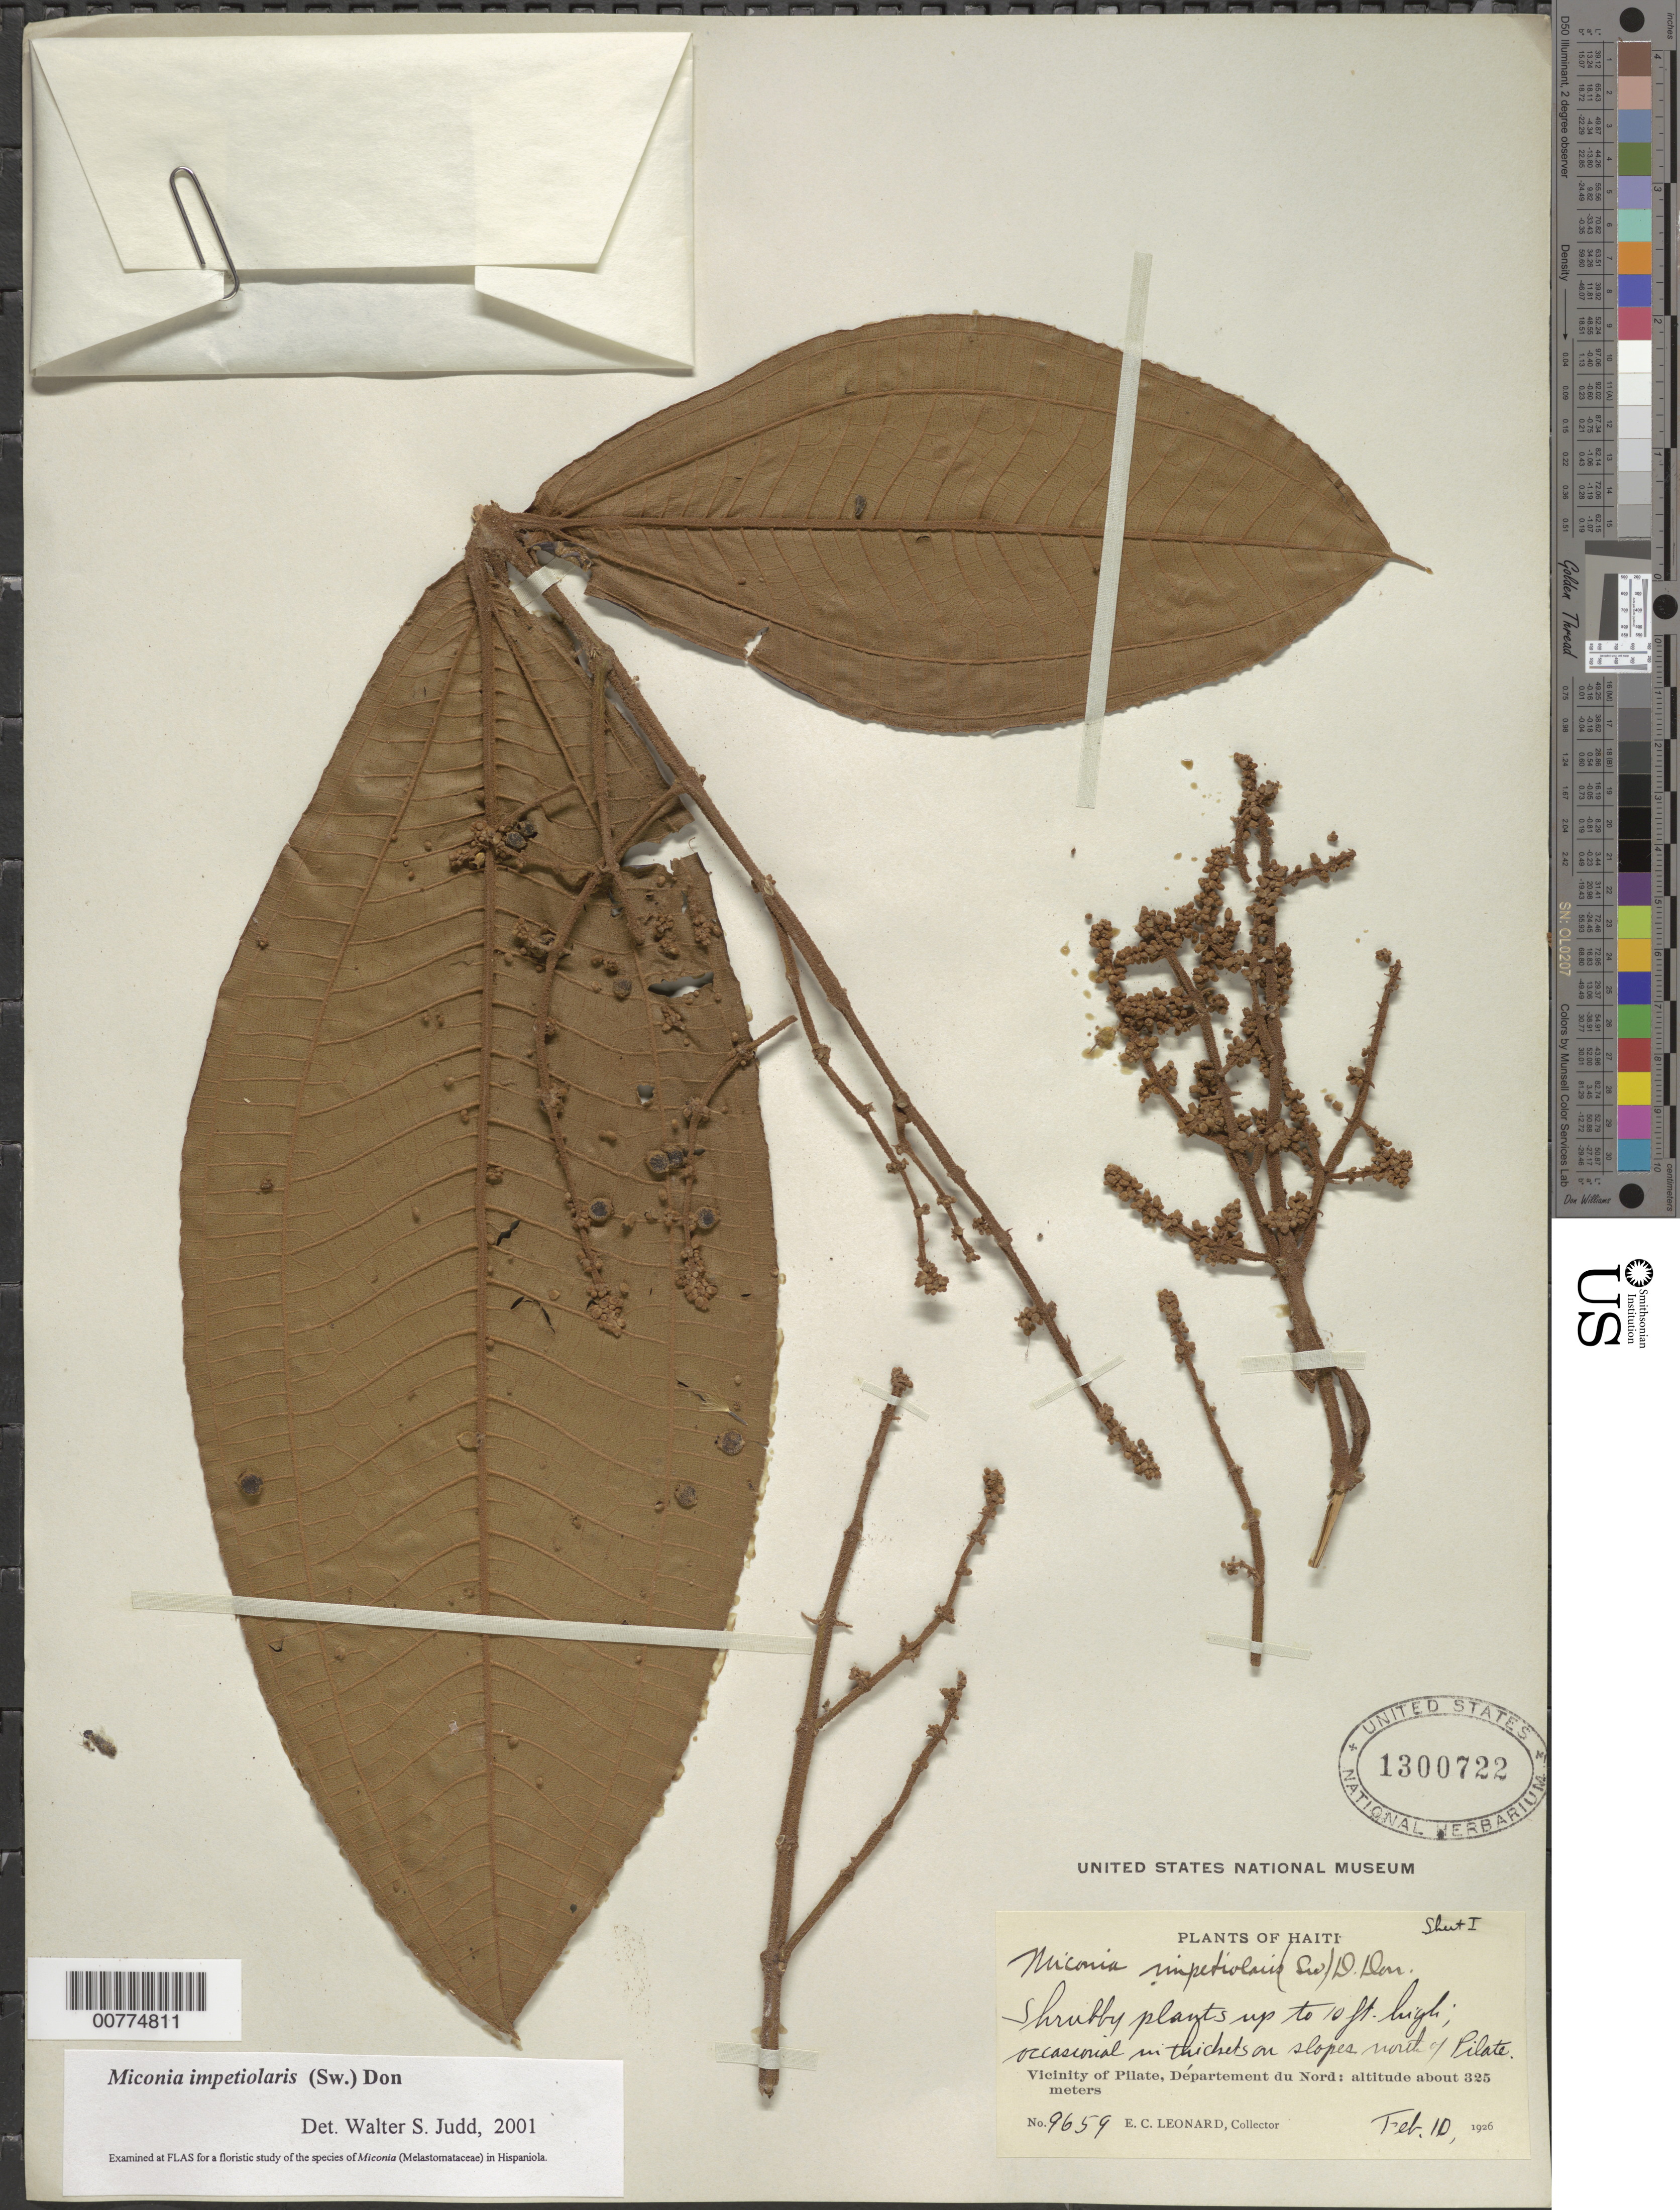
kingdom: Plantae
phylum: Tracheophyta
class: Magnoliopsida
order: Myrtales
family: Melastomataceae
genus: Miconia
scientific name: Miconia impetiolaris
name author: (Sw.) D. Don ex DC.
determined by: Judd, Walter S.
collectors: E. C. Leonard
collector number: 9659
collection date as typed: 10 Feb 1926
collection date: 1926-02-10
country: Haiti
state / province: Nord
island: Hispaniola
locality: Vicinity of Pilate, slopes north of Pilate.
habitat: In thickets on slopes.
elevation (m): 325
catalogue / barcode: US 1300722